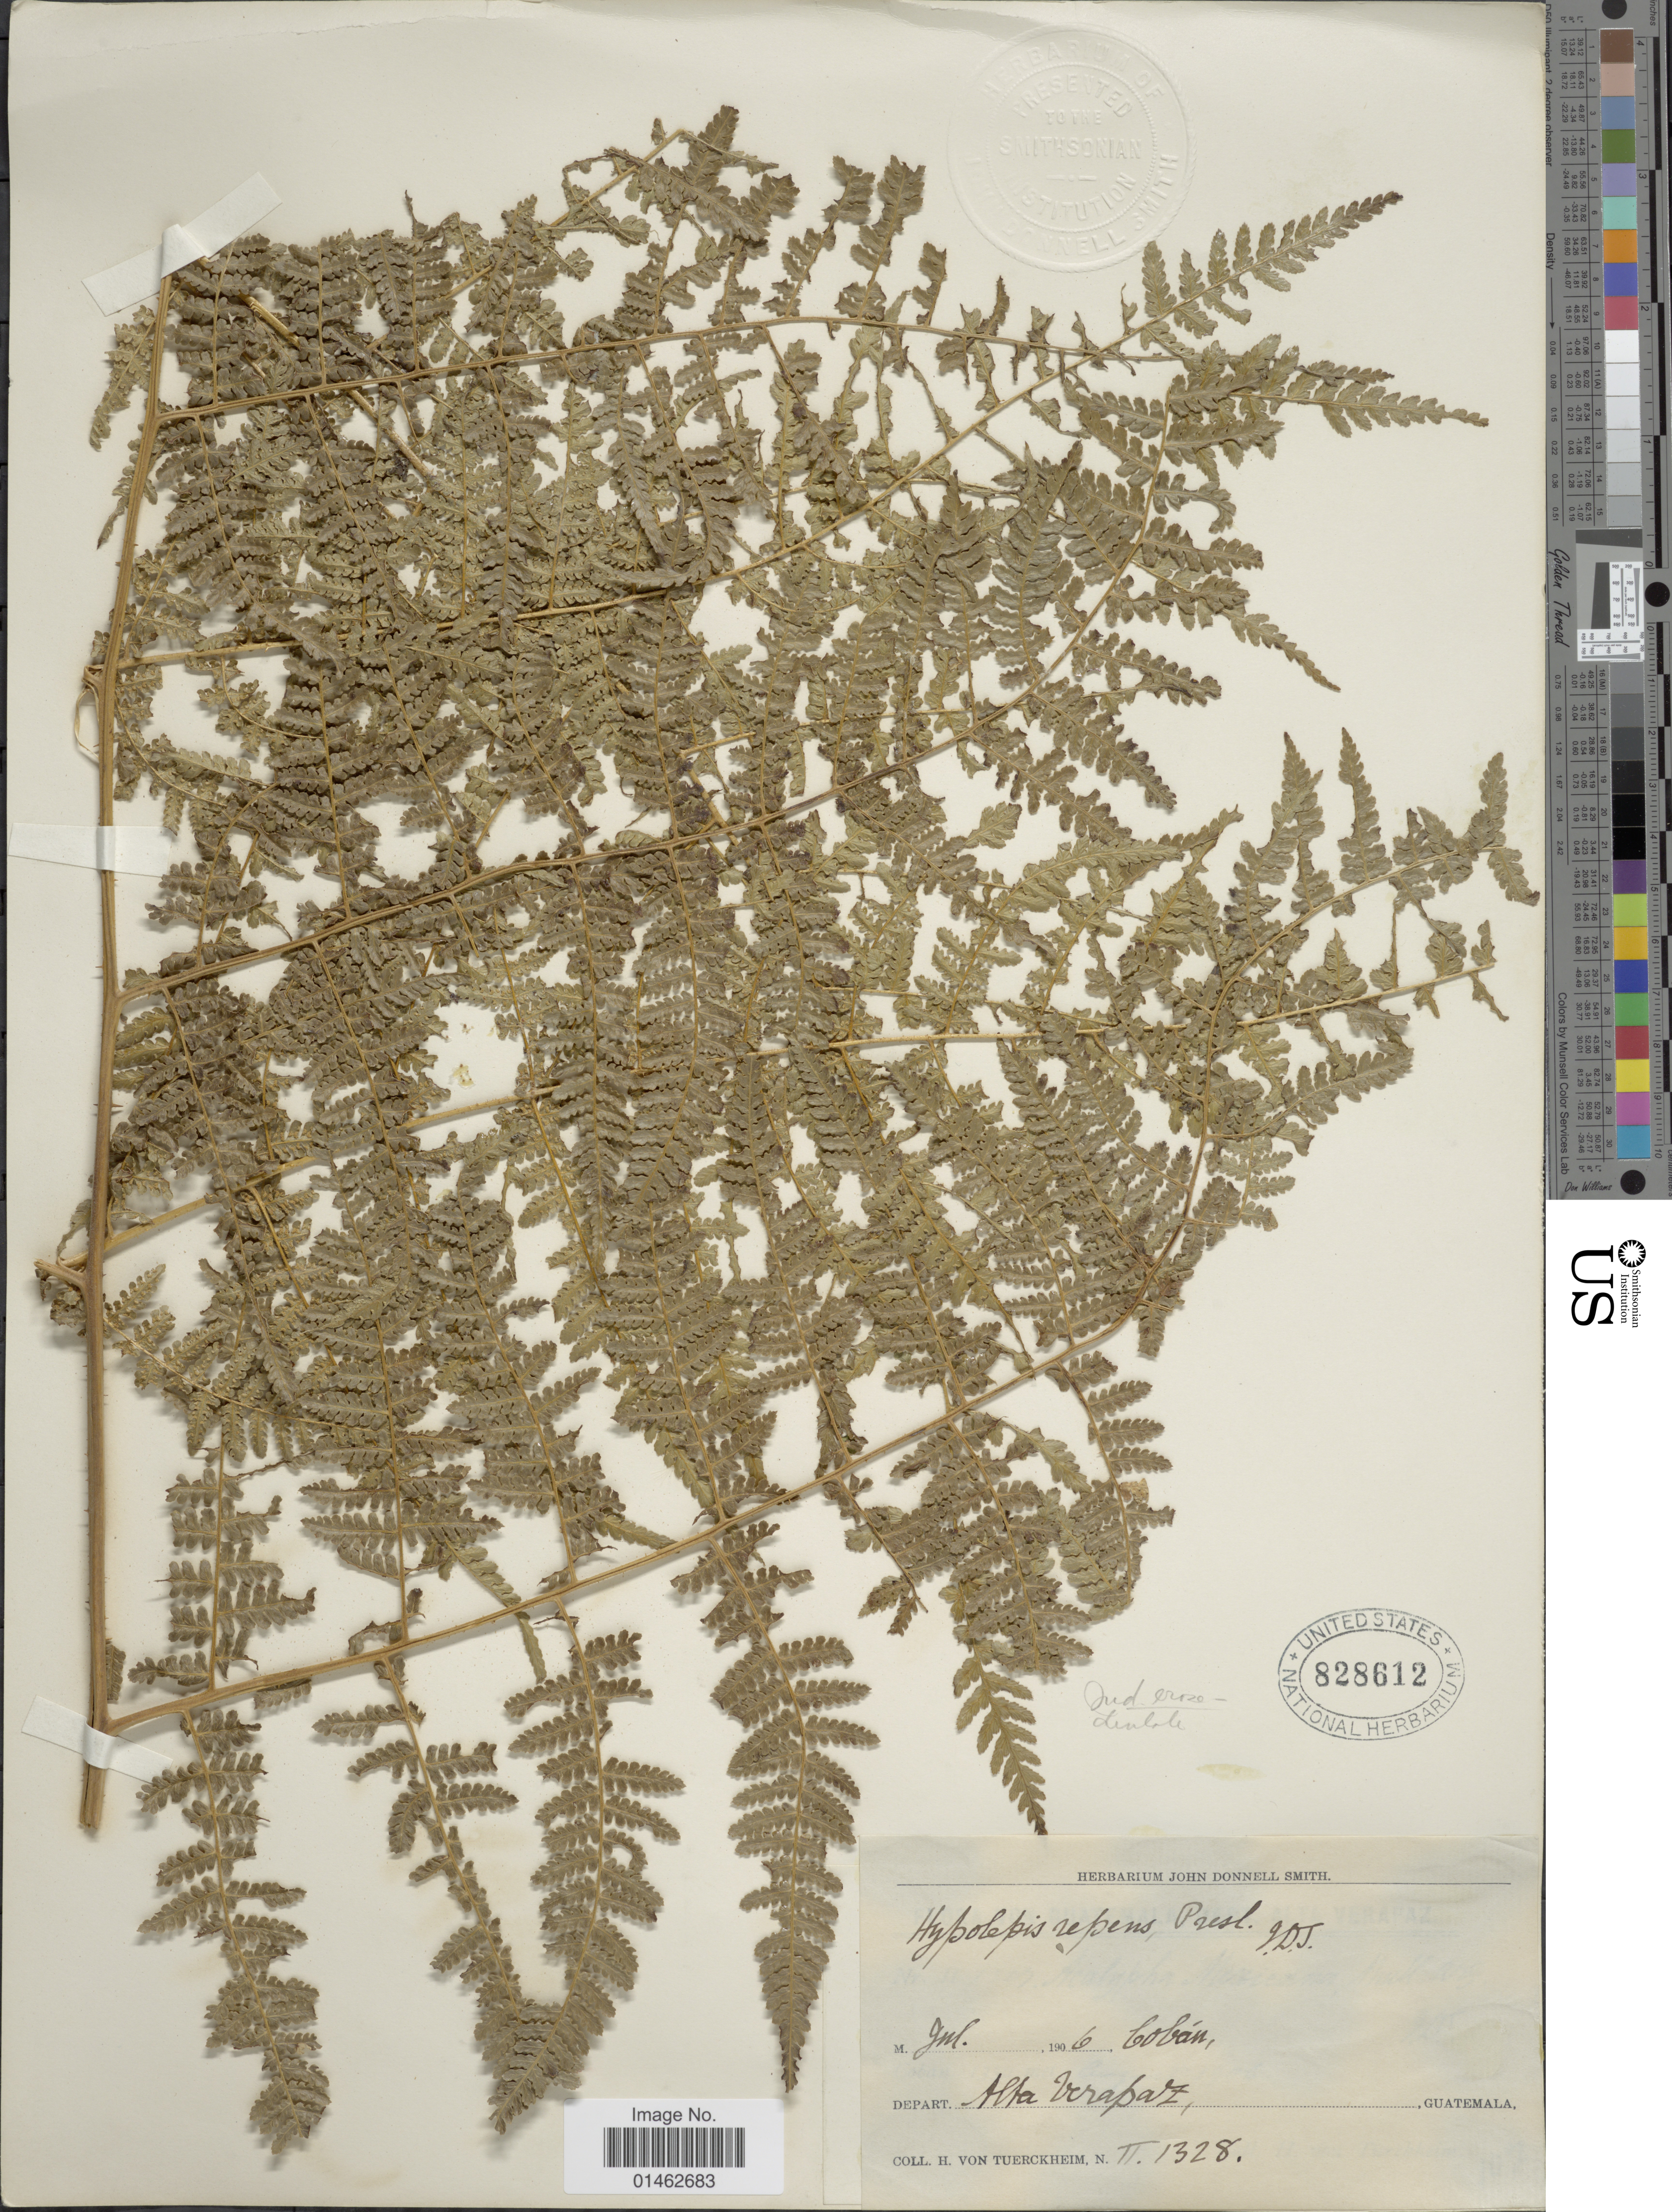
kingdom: Plantae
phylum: Tracheophyta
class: Polypodiopsida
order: Polypodiales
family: Dennstaedtiaceae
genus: Hypolepis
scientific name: Hypolepis repens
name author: (L.) C. Presl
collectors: H. von Türckheim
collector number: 1328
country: Guatemala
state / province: Alta Verapaz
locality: Coban, Depart Alta Verapaz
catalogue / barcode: US 828612